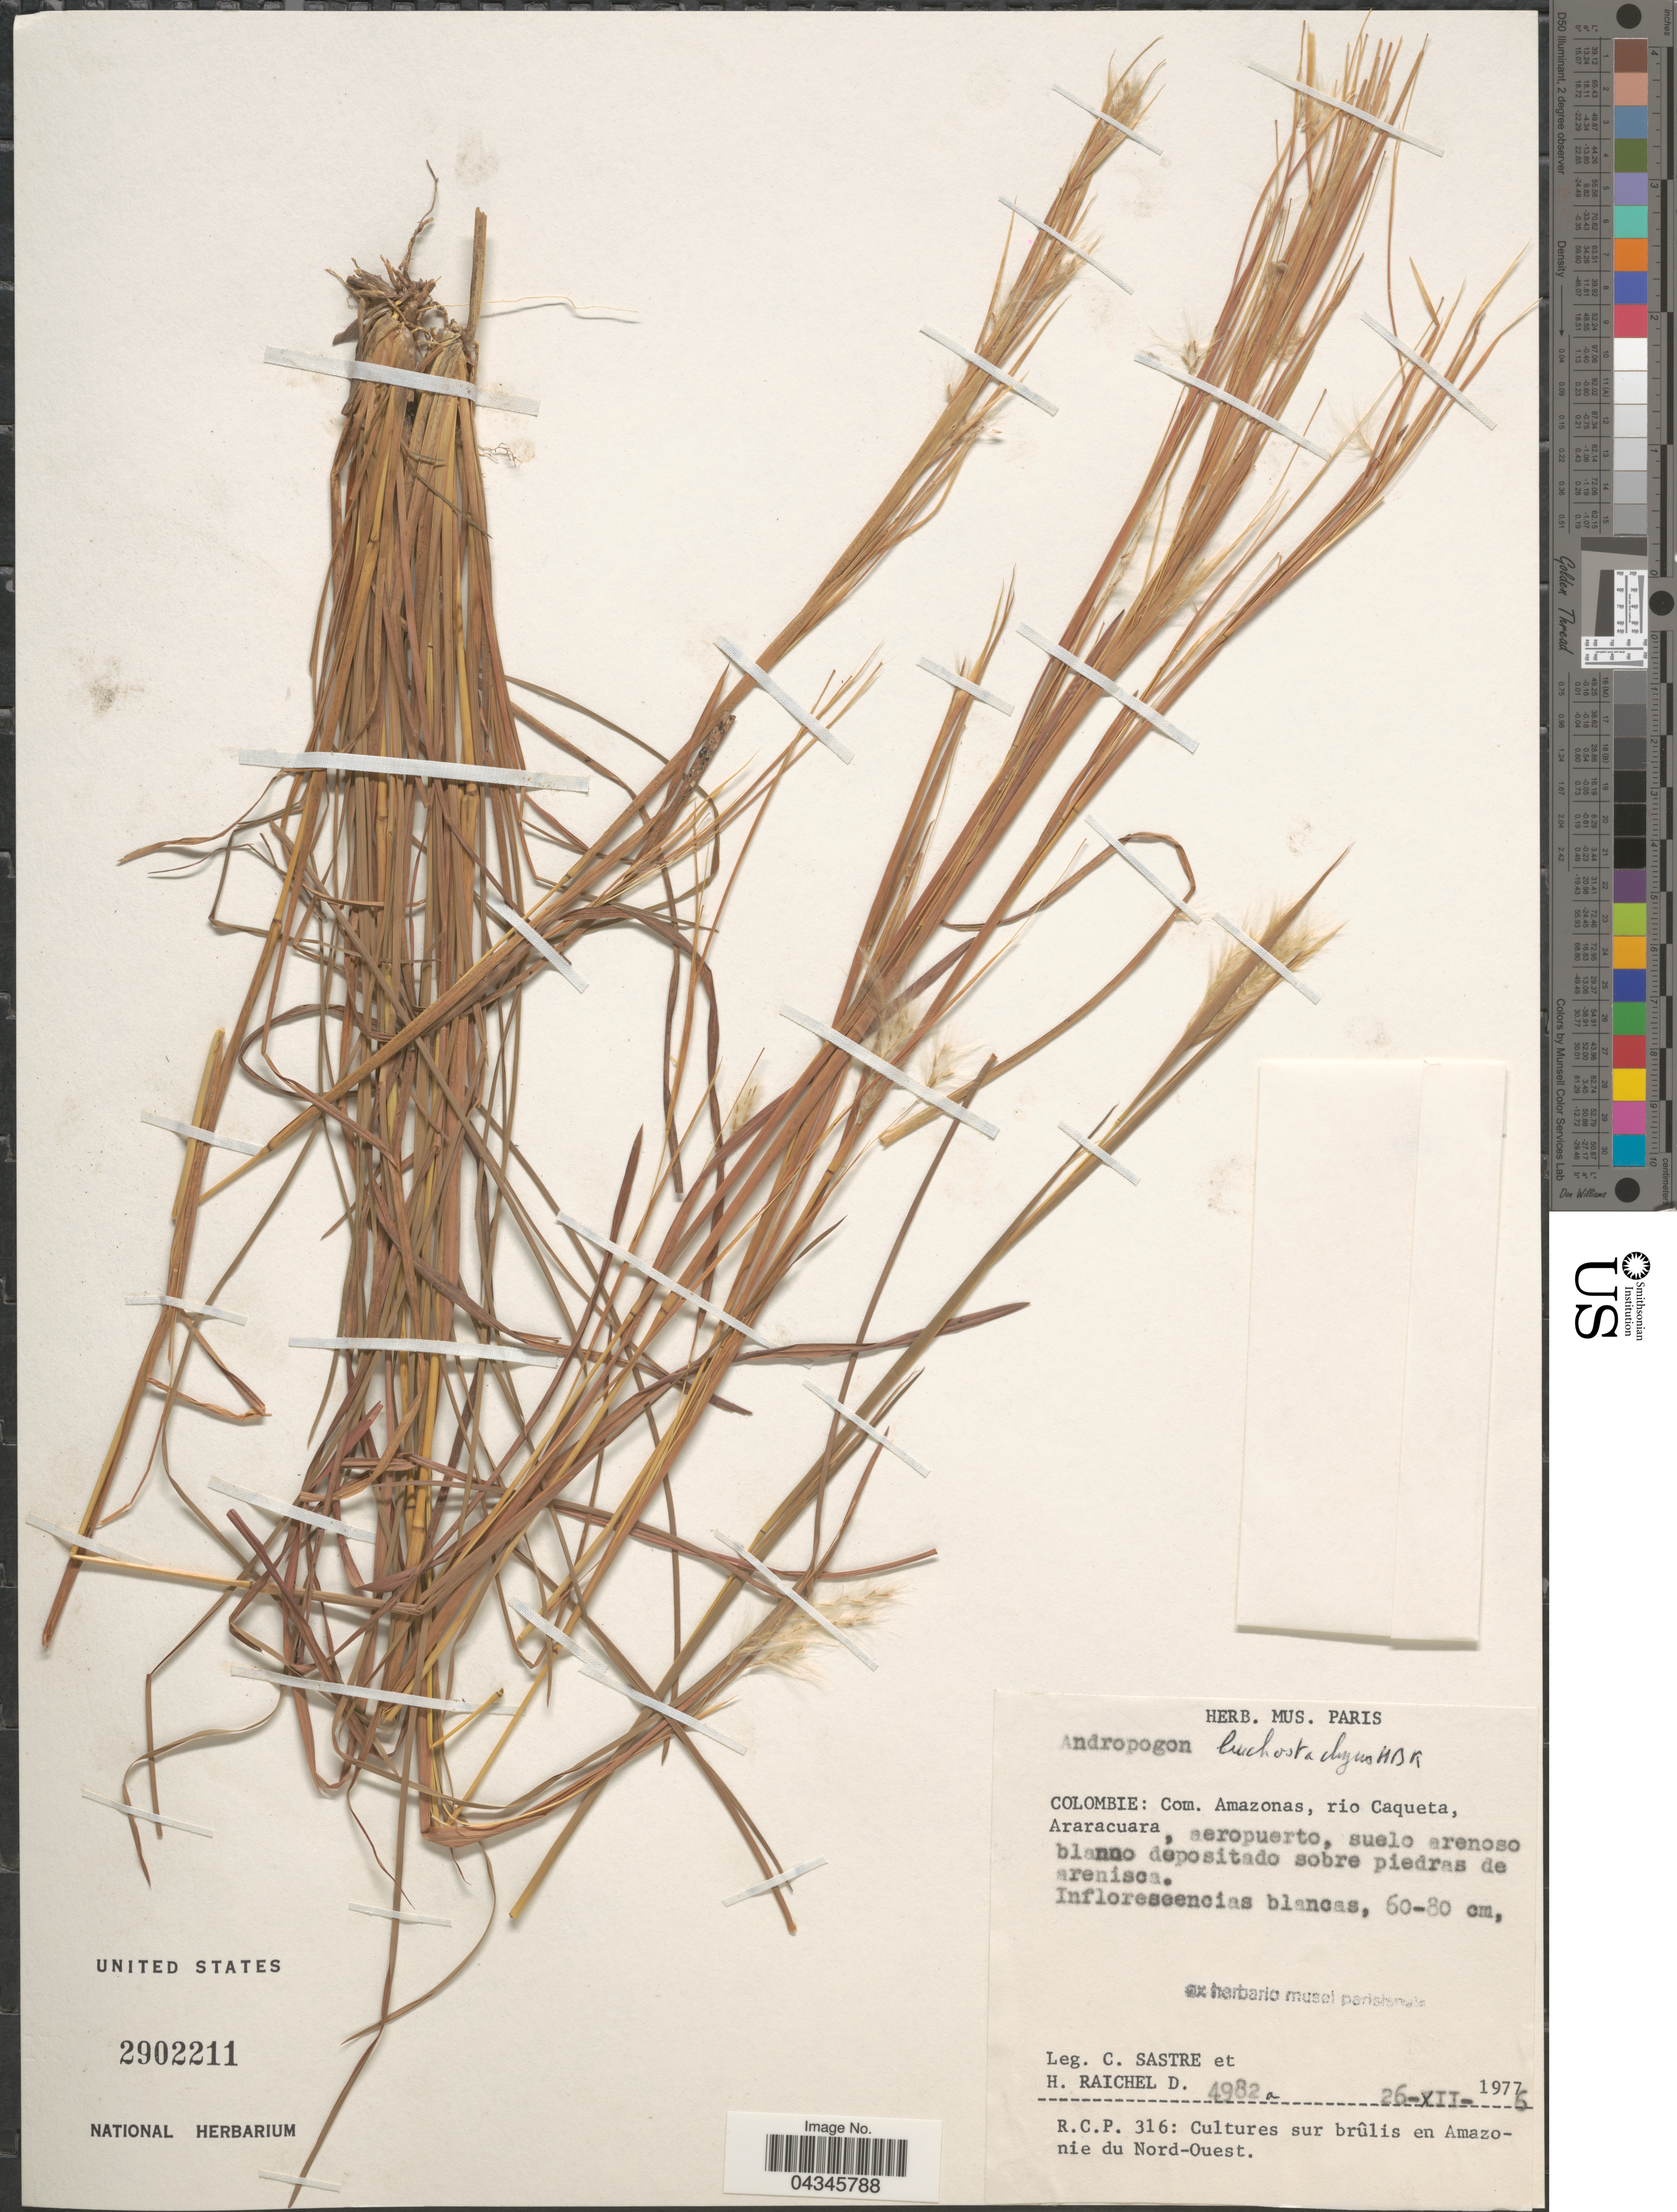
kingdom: Plantae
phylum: Tracheophyta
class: Liliopsida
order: Poales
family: Poaceae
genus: Andropogon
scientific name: Andropogon leucostachyus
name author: Kunth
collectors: C. Sastre & H. Raichel D.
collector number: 4982a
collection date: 1977-12-26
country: Colombia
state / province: Amazônas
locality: Com. Amazonas, rio Caqueta, Araracuara, seropuerto, suelo arenoso blanno despositado sobe piedras de arenisca.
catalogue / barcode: US 2902211